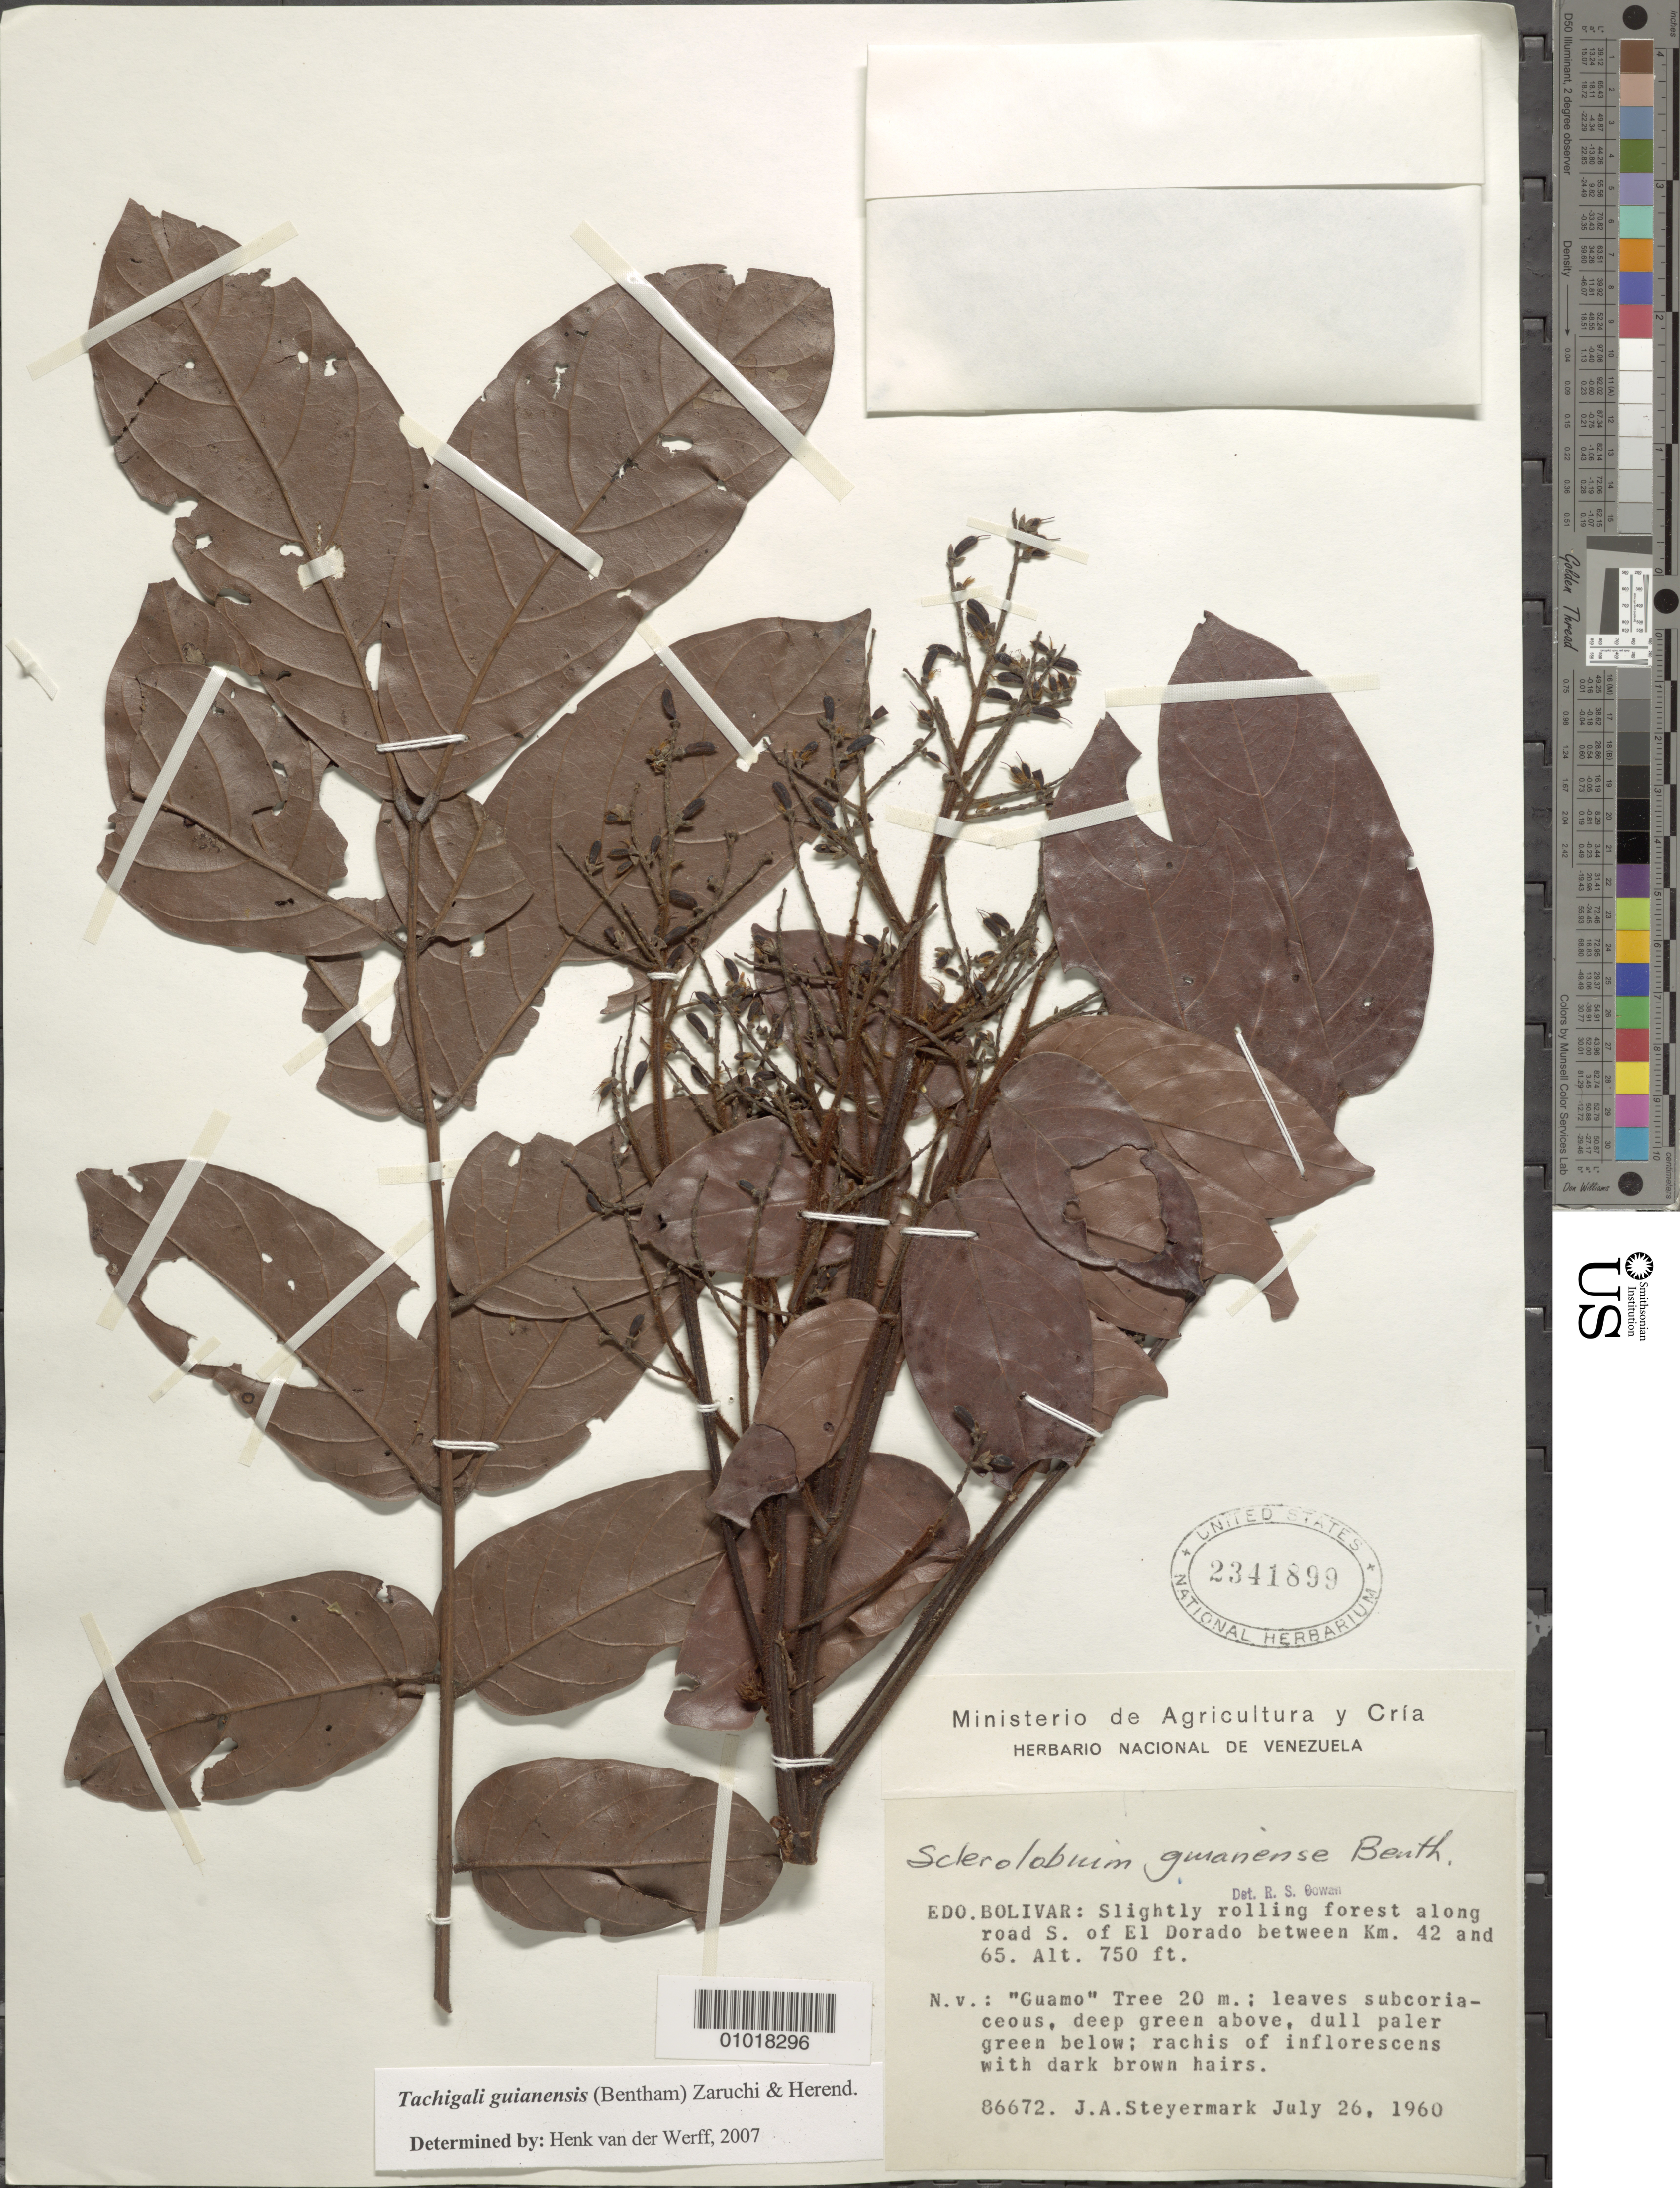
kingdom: Plantae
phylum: Tracheophyta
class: Magnoliopsida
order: Fabales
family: Fabaceae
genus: Tachigali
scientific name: Tachigali guianensis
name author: (Benth.) Zarucchi & Herend.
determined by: van der Werff, H., (MO), Missouri Botanical Garden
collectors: J. Steyermark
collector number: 86672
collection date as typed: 26-Jul-60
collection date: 1960-07-26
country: Venezuela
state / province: Bolívar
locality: El Dorado, S of, km 42 to km 65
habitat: Slightly rolling forest along road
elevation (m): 229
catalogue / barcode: US 2341899